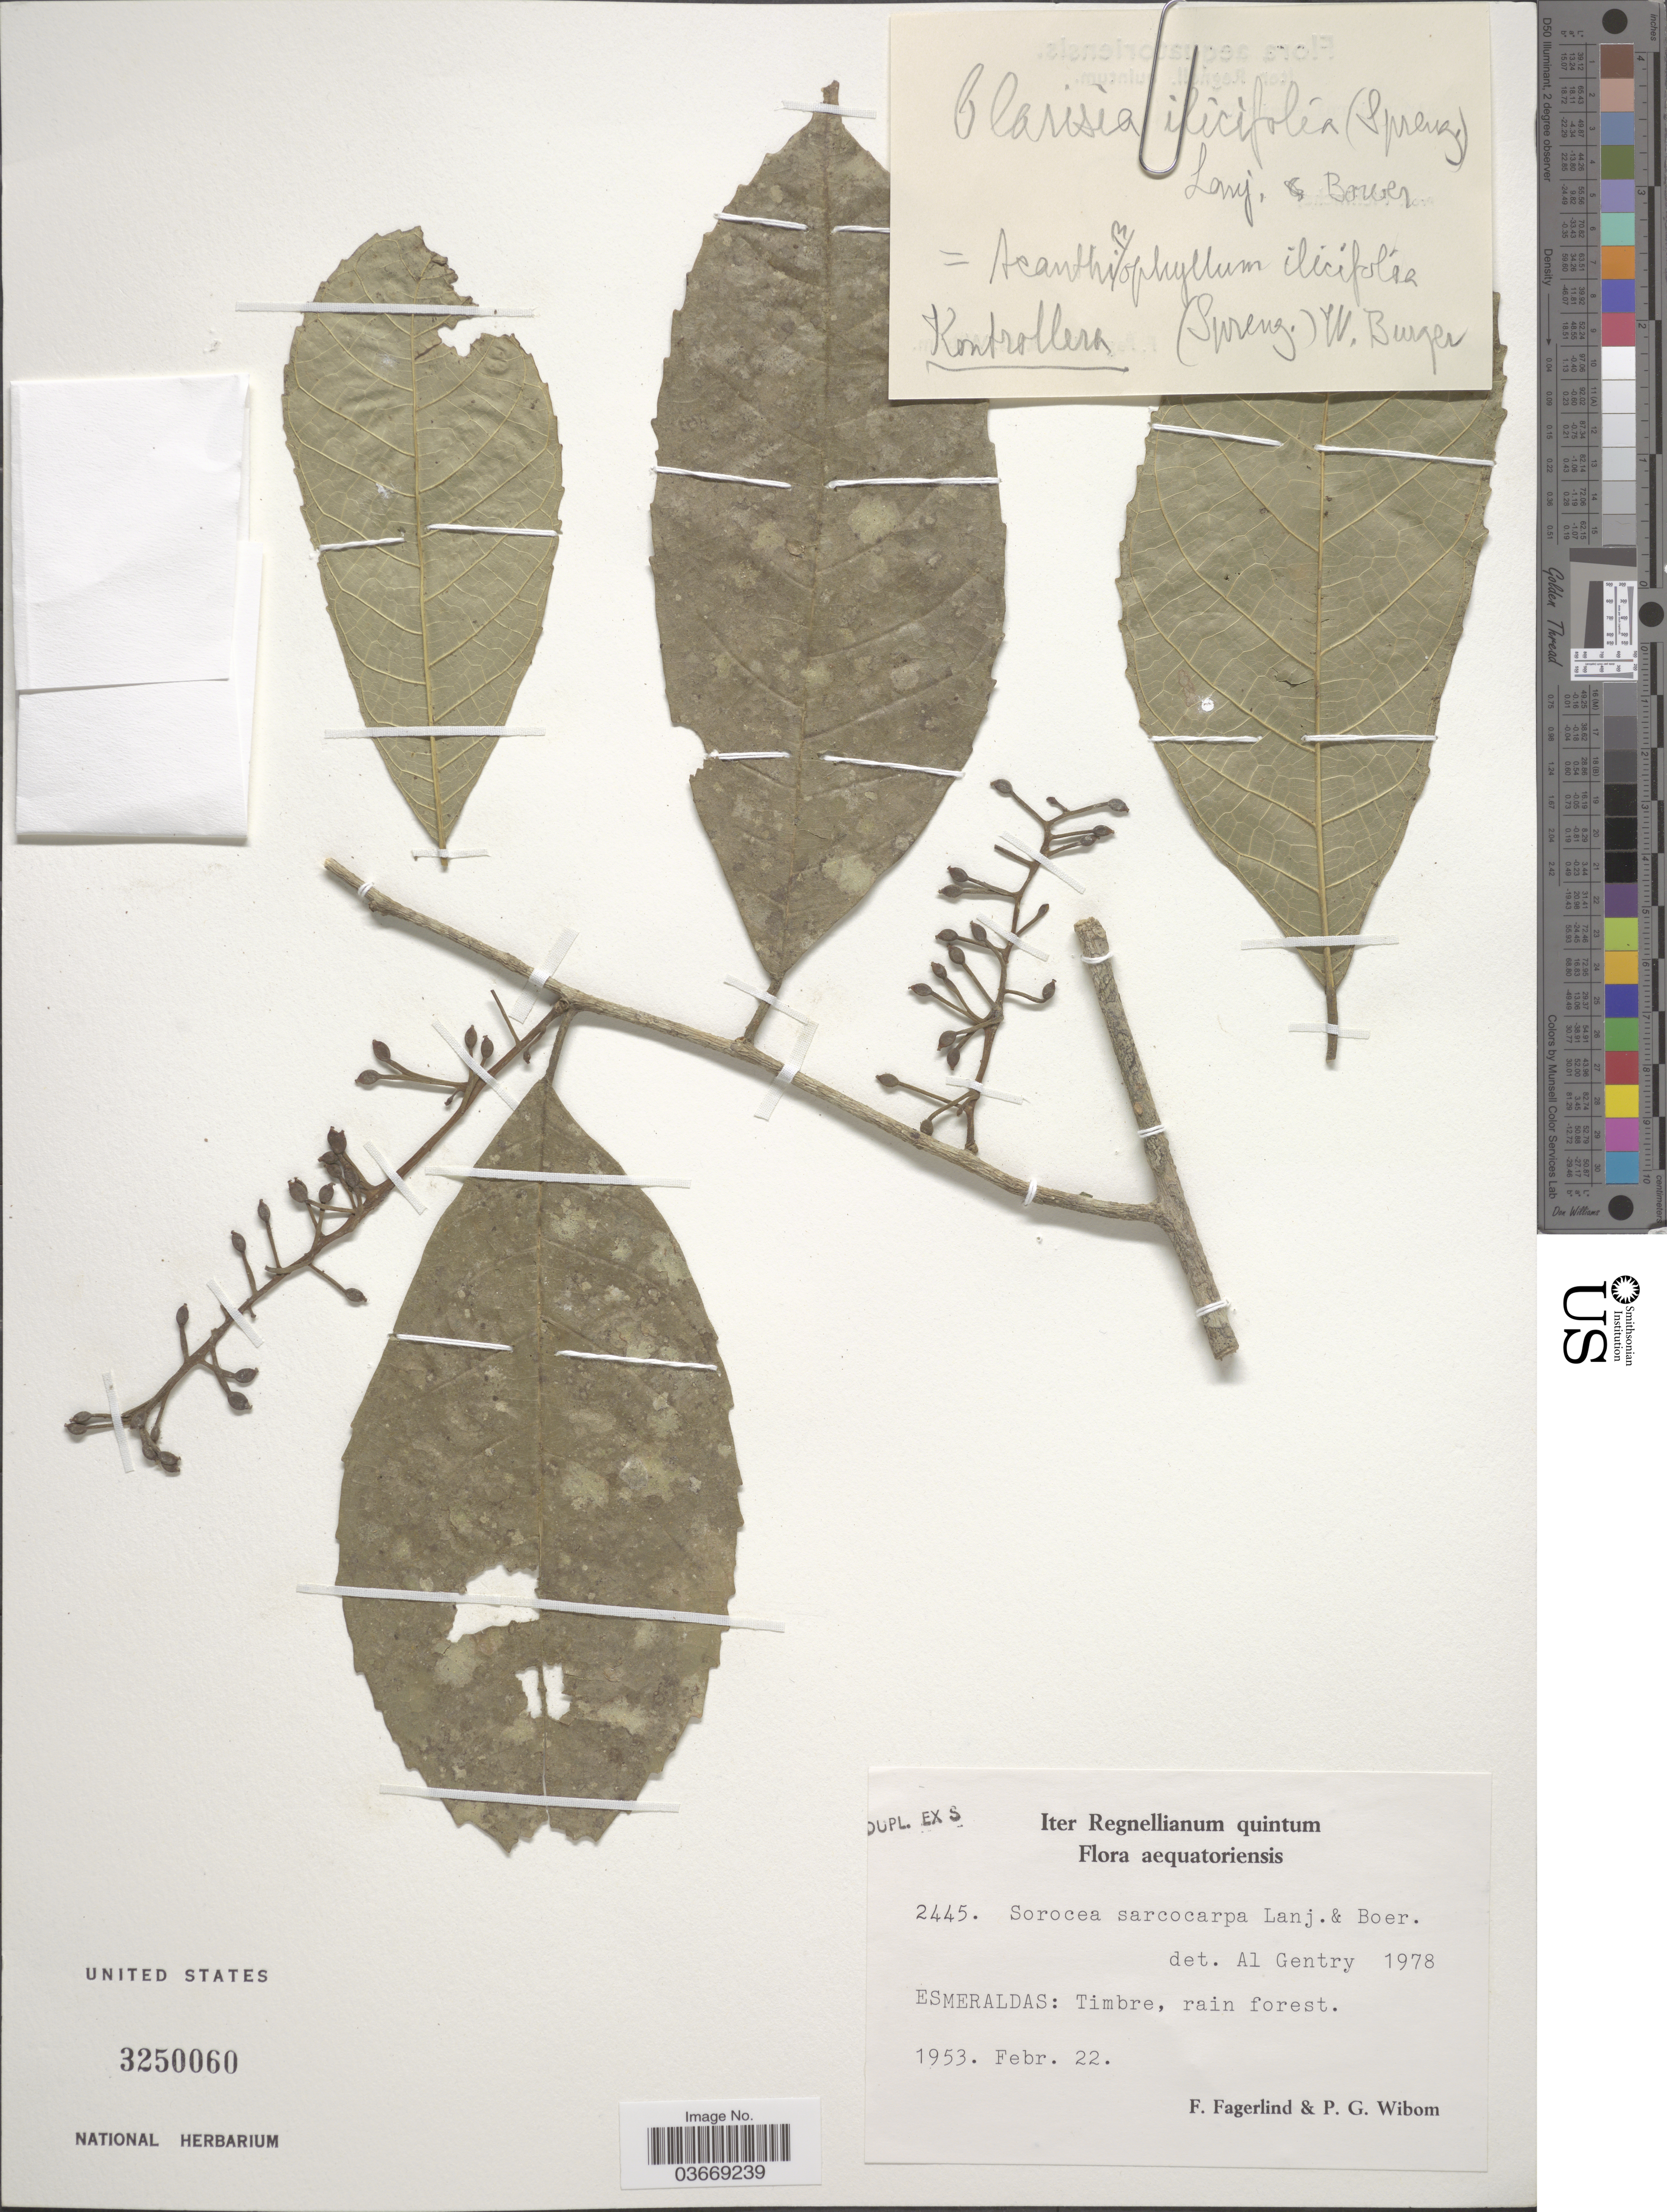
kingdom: Plantae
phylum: Tracheophyta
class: Magnoliopsida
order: Rosales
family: Moraceae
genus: Sorocea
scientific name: Sorocea sarcocarpa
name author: Lanj. & Wess. Boer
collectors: F. Fagerlind & P. Wibom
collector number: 2445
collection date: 1953-02-22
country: Ecuador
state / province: Esmeraldas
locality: Timbre, rain forest.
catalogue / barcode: US 3250060